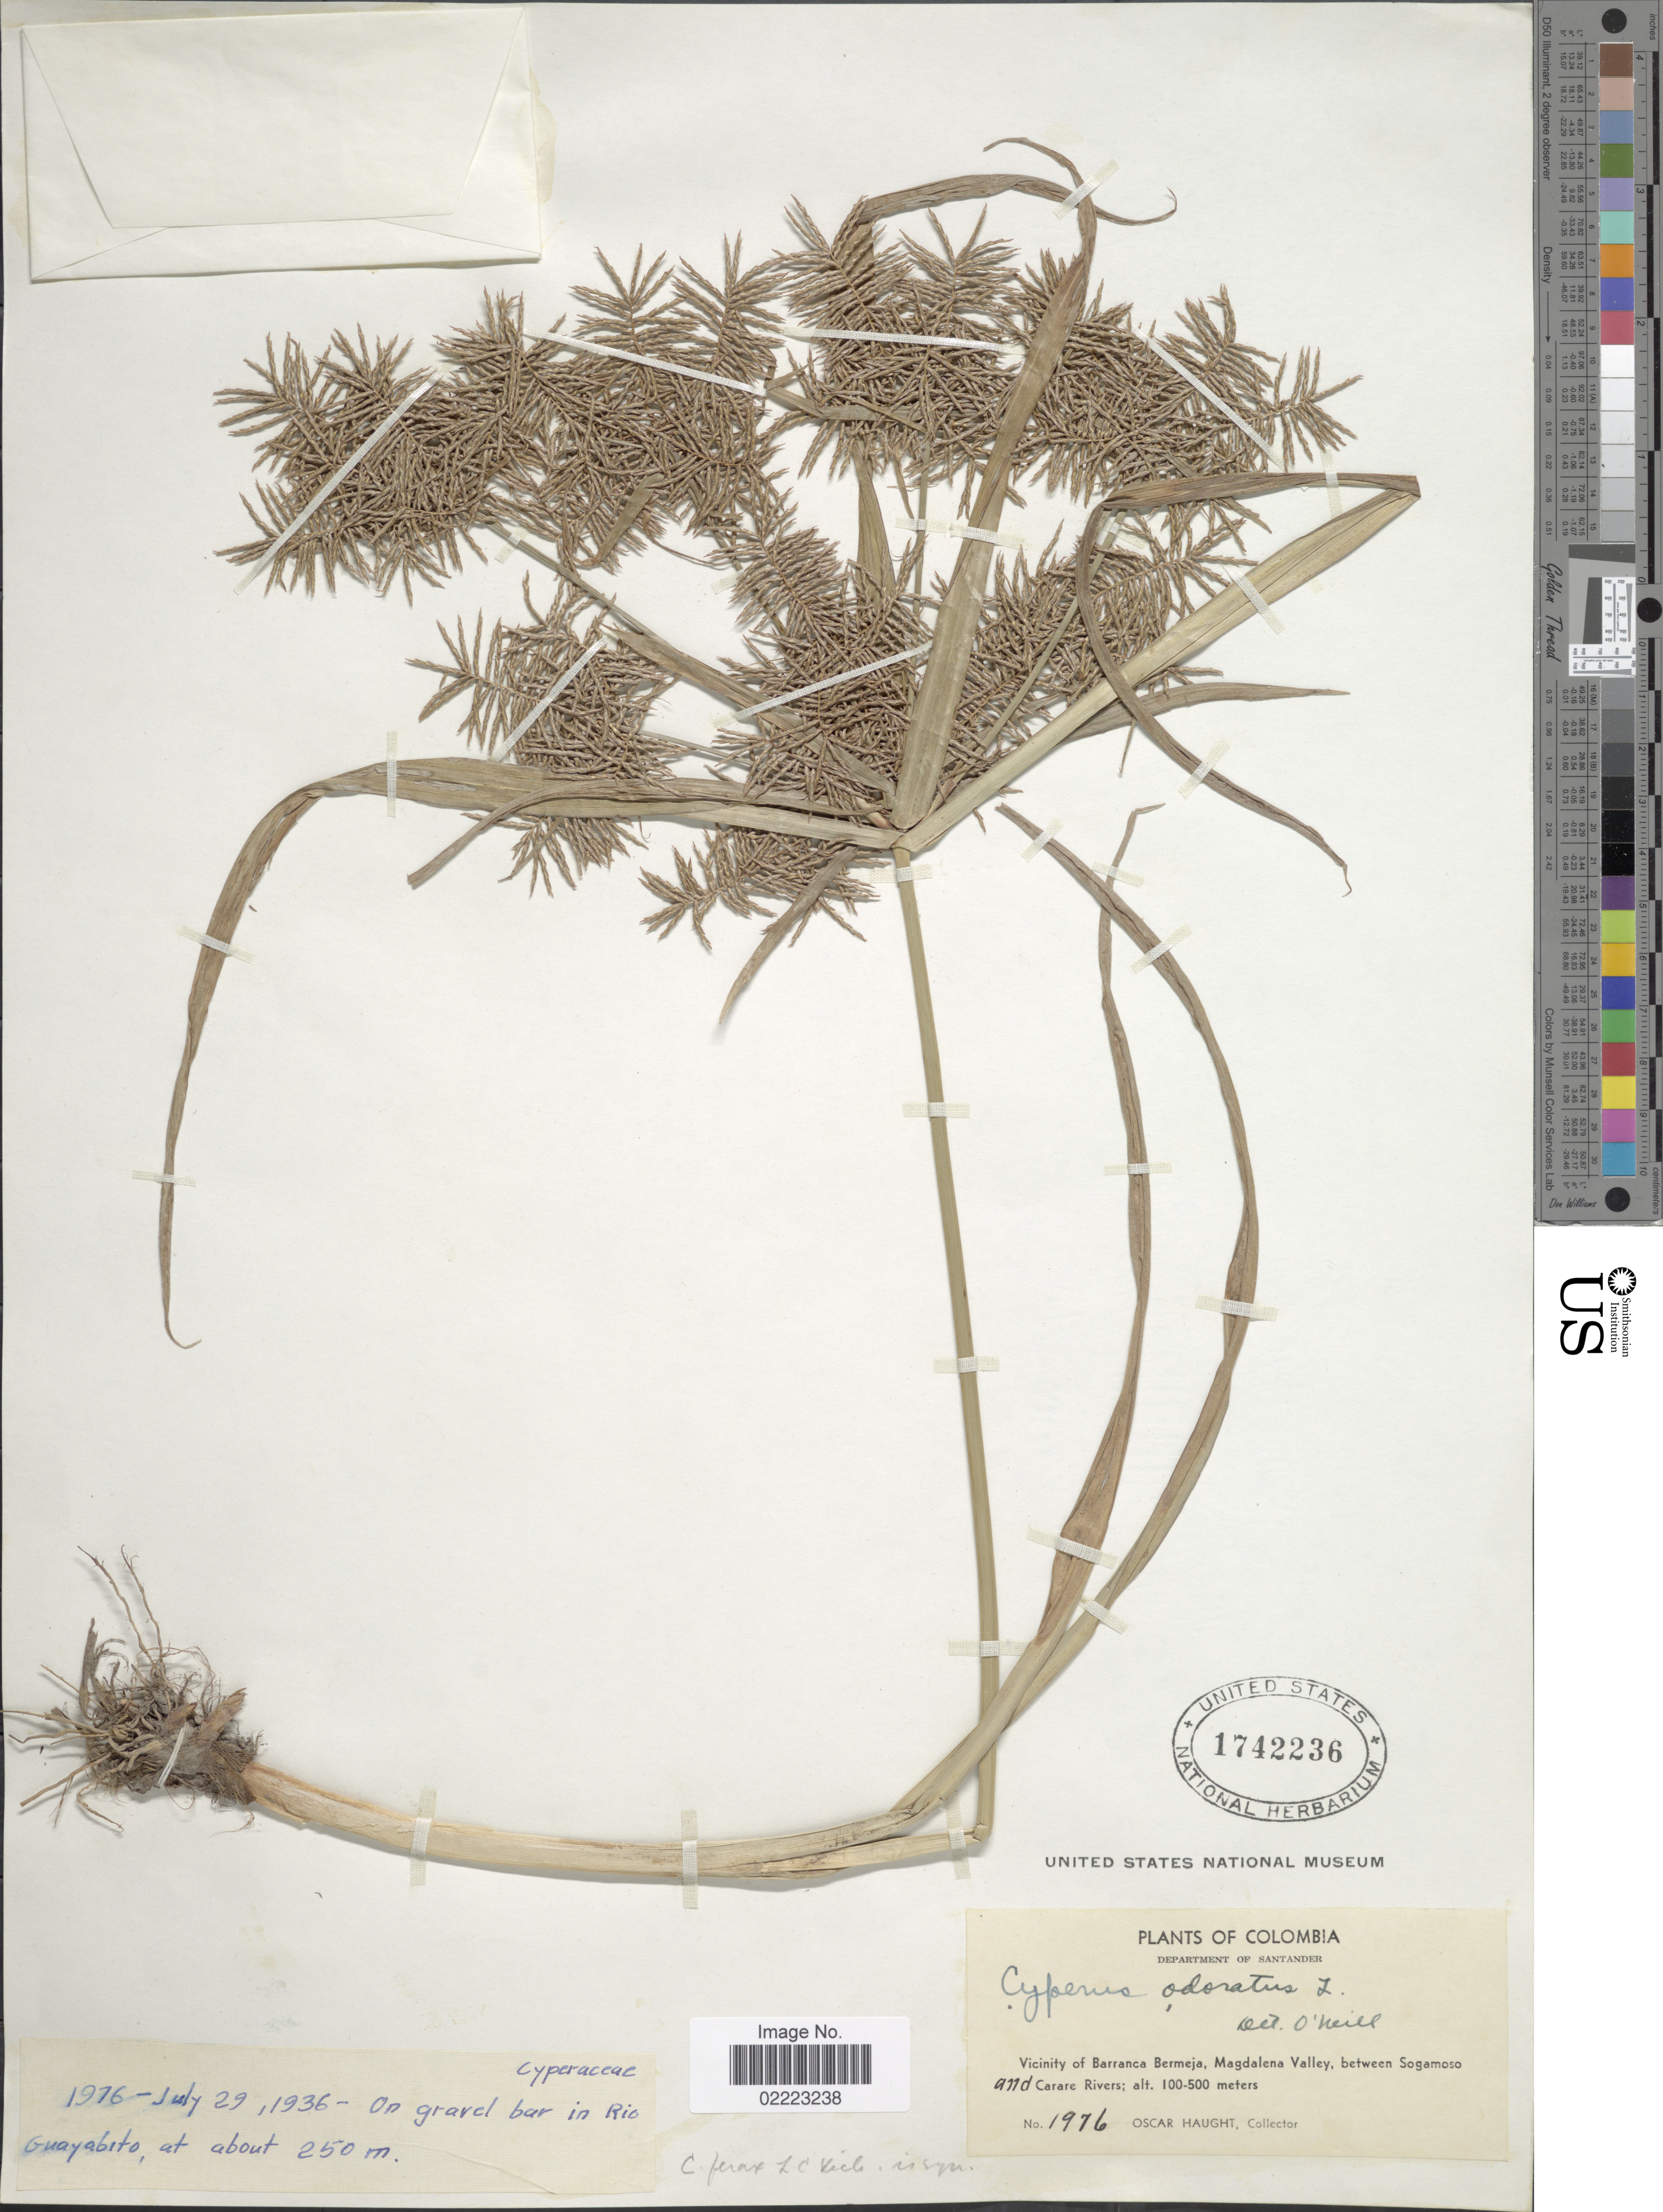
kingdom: Plantae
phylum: Tracheophyta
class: Liliopsida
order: Poales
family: Cyperaceae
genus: Cyperus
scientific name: Cyperus odoratus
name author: L.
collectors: O. Haught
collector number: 1976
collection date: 1936-07-29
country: Colombia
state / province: Santander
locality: Department of Santander, Vicinity of Barranca Bermeja, Magdalena Valley, between Sogamoso and Carare Rivers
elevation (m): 100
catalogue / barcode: US 1742236